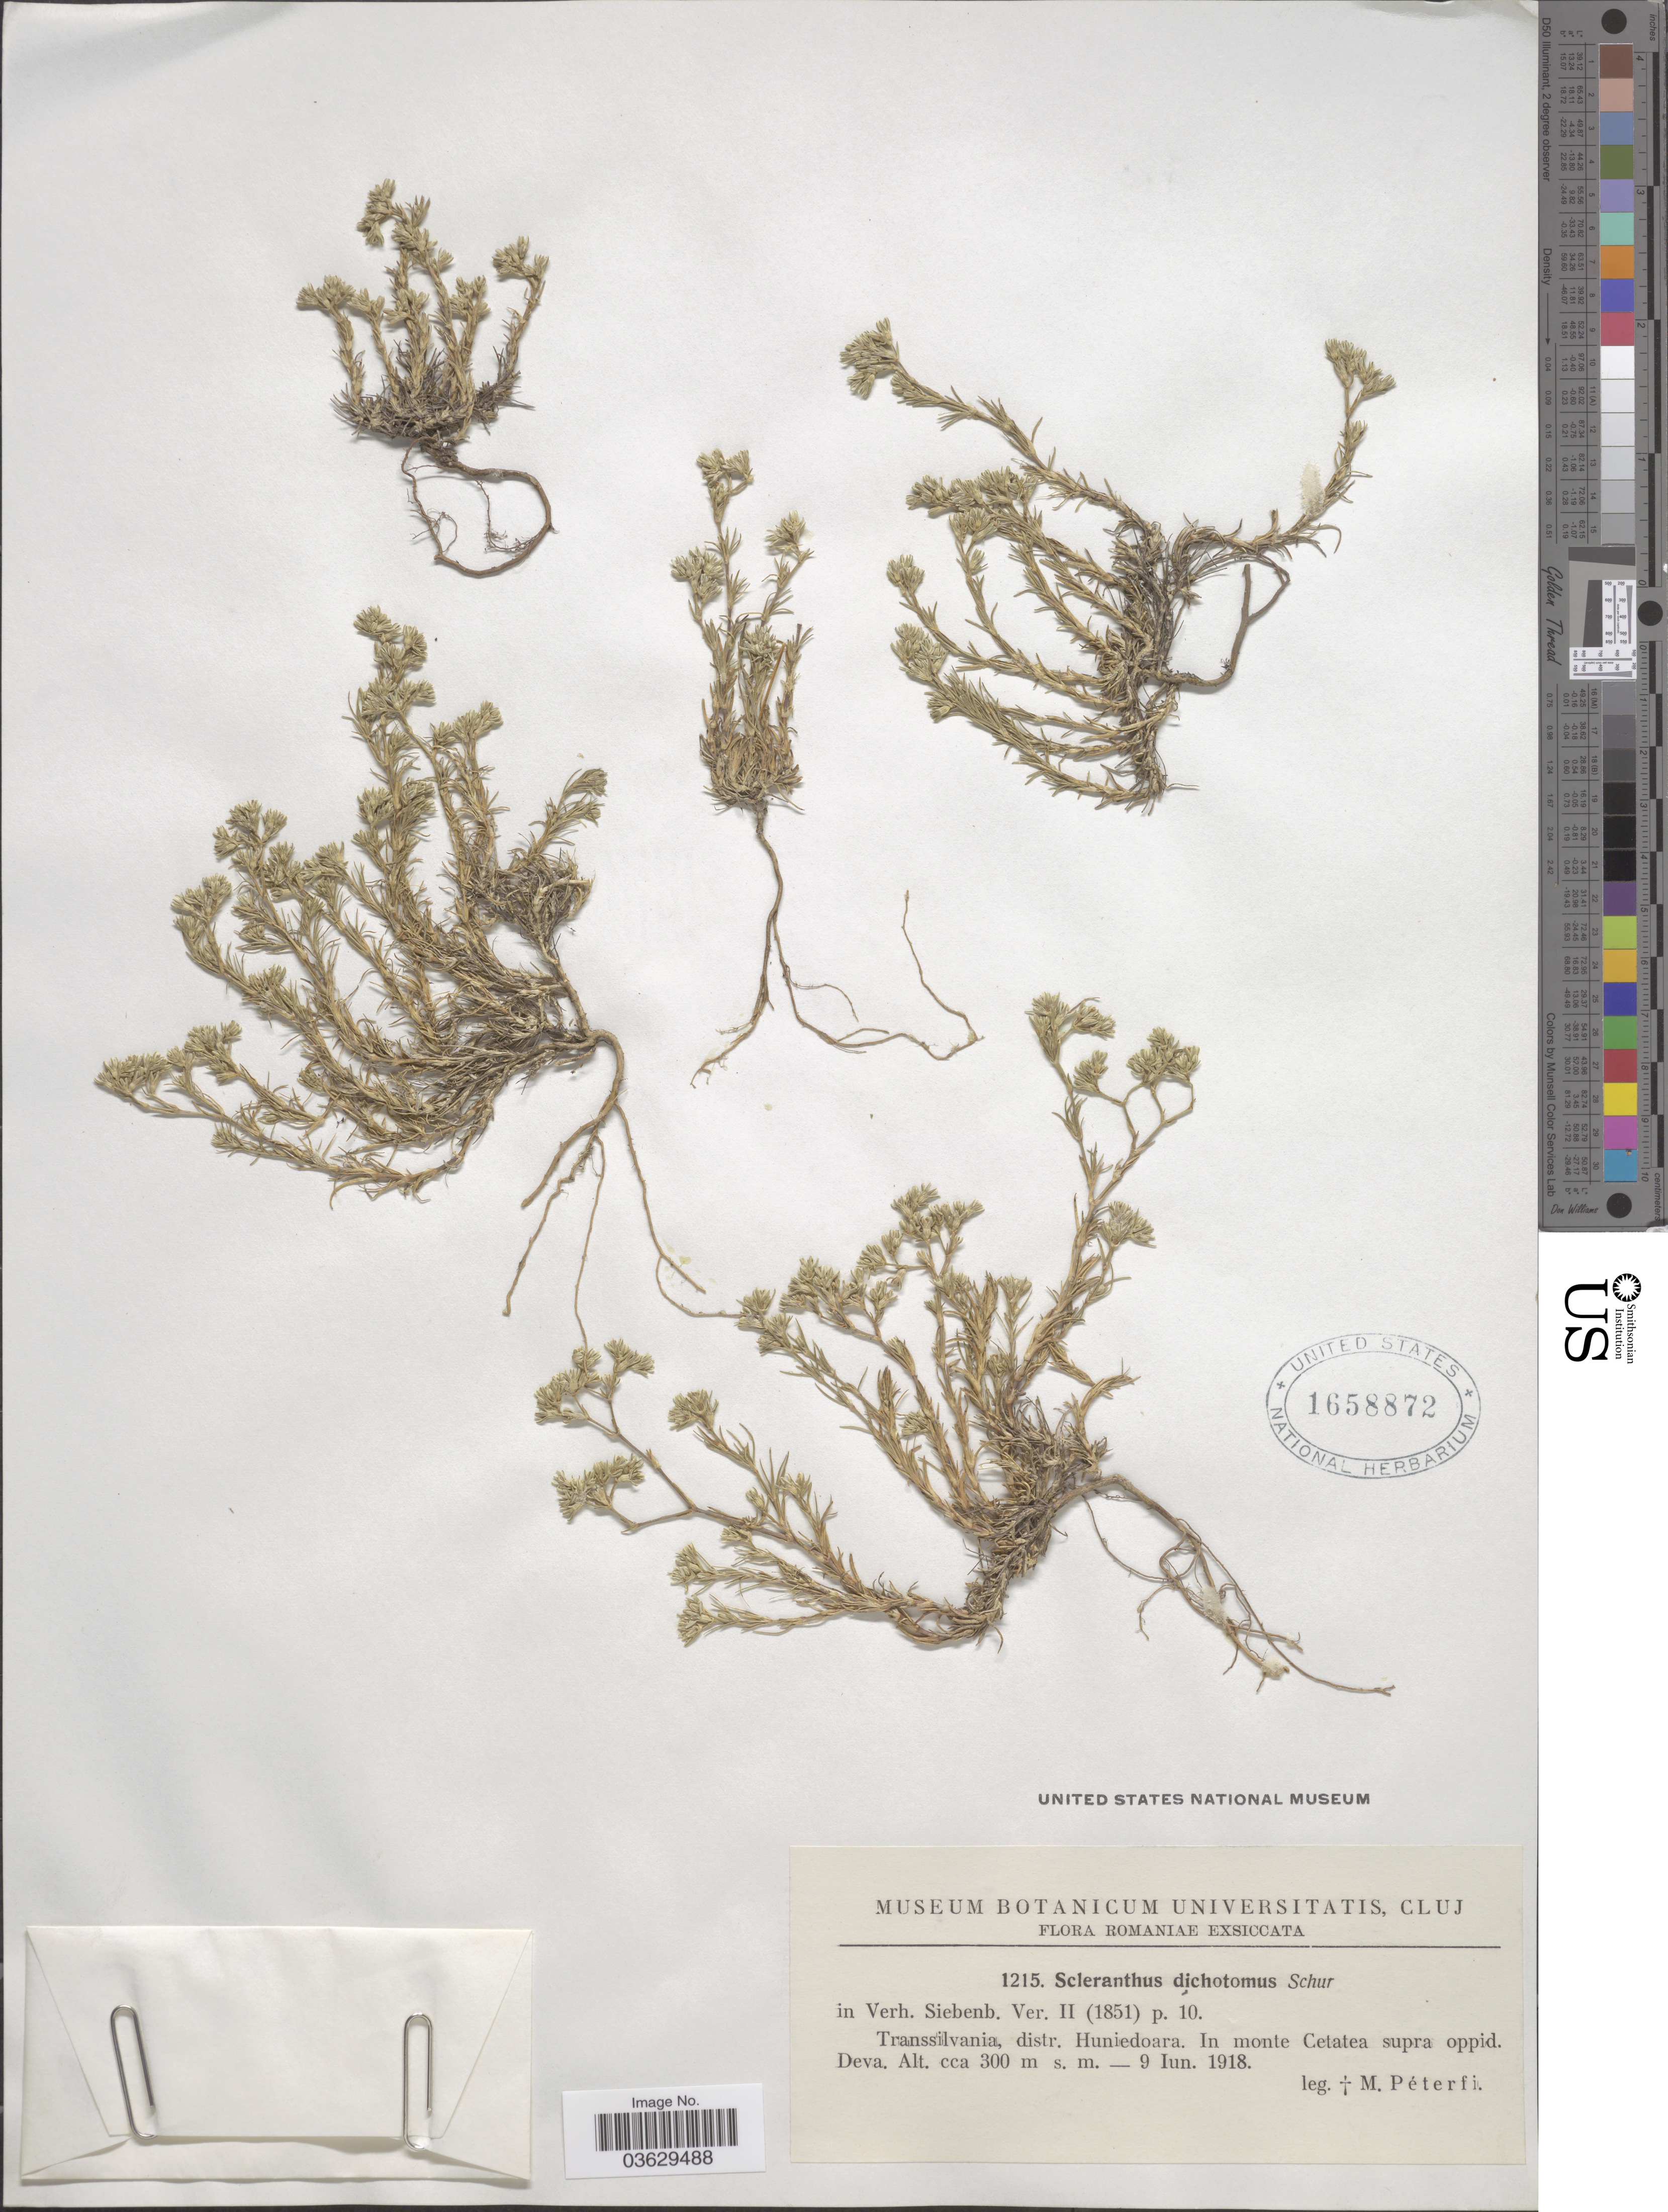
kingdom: Plantae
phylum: Tracheophyta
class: Magnoliopsida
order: Caryophyllales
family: Caryophyllaceae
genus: Scleranthus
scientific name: Scleranthus dichotomus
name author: Schur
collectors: M. Péterfi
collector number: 1215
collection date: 1918-06-09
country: Romania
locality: Transsilvania, distr. Huniedoara. In monte Cetatea supra oppid. Deva.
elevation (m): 300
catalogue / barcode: US 1658872